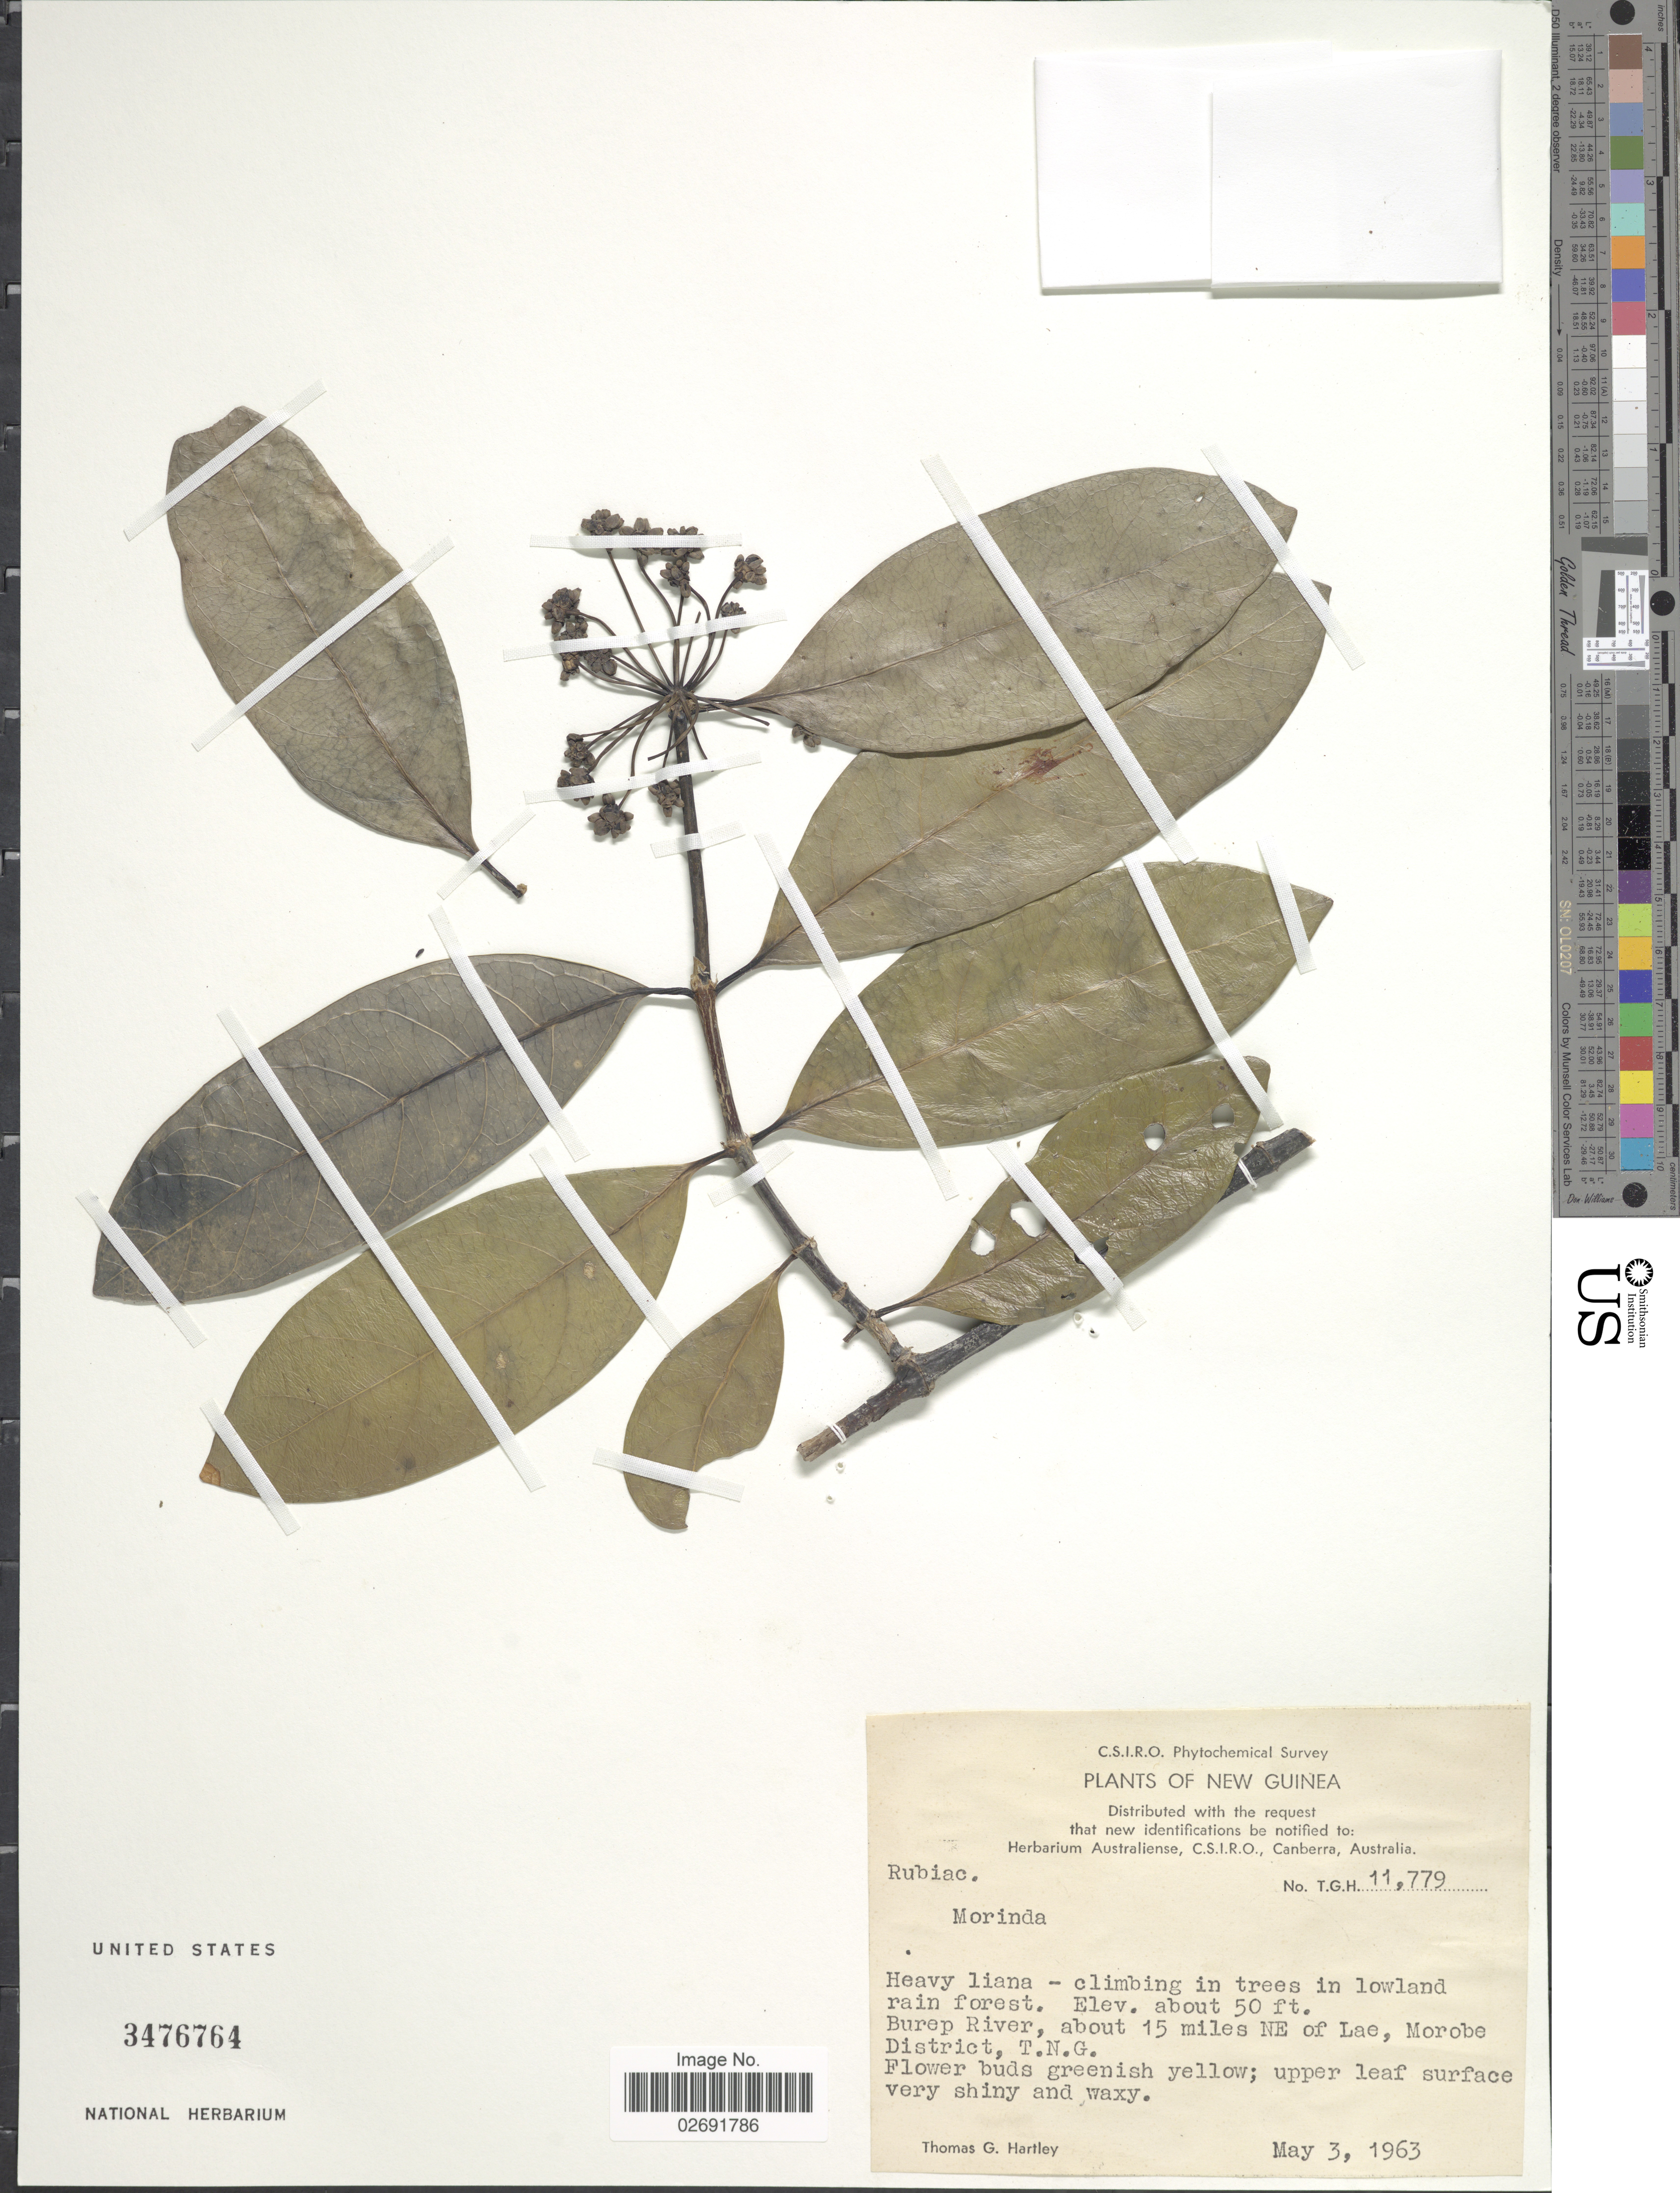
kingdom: Plantae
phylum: Tracheophyta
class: Magnoliopsida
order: Gentianales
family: Rubiaceae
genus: Gynochthodes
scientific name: Gynochthodes sp.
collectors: T. G. Hartley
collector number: TGH11779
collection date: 1963-05-03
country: Papua New Guinea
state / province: Morobe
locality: New Guinea. Burep River, about 15 miles NE of Lae, Morobe District, T.N.G.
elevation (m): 15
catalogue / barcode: US 3476764